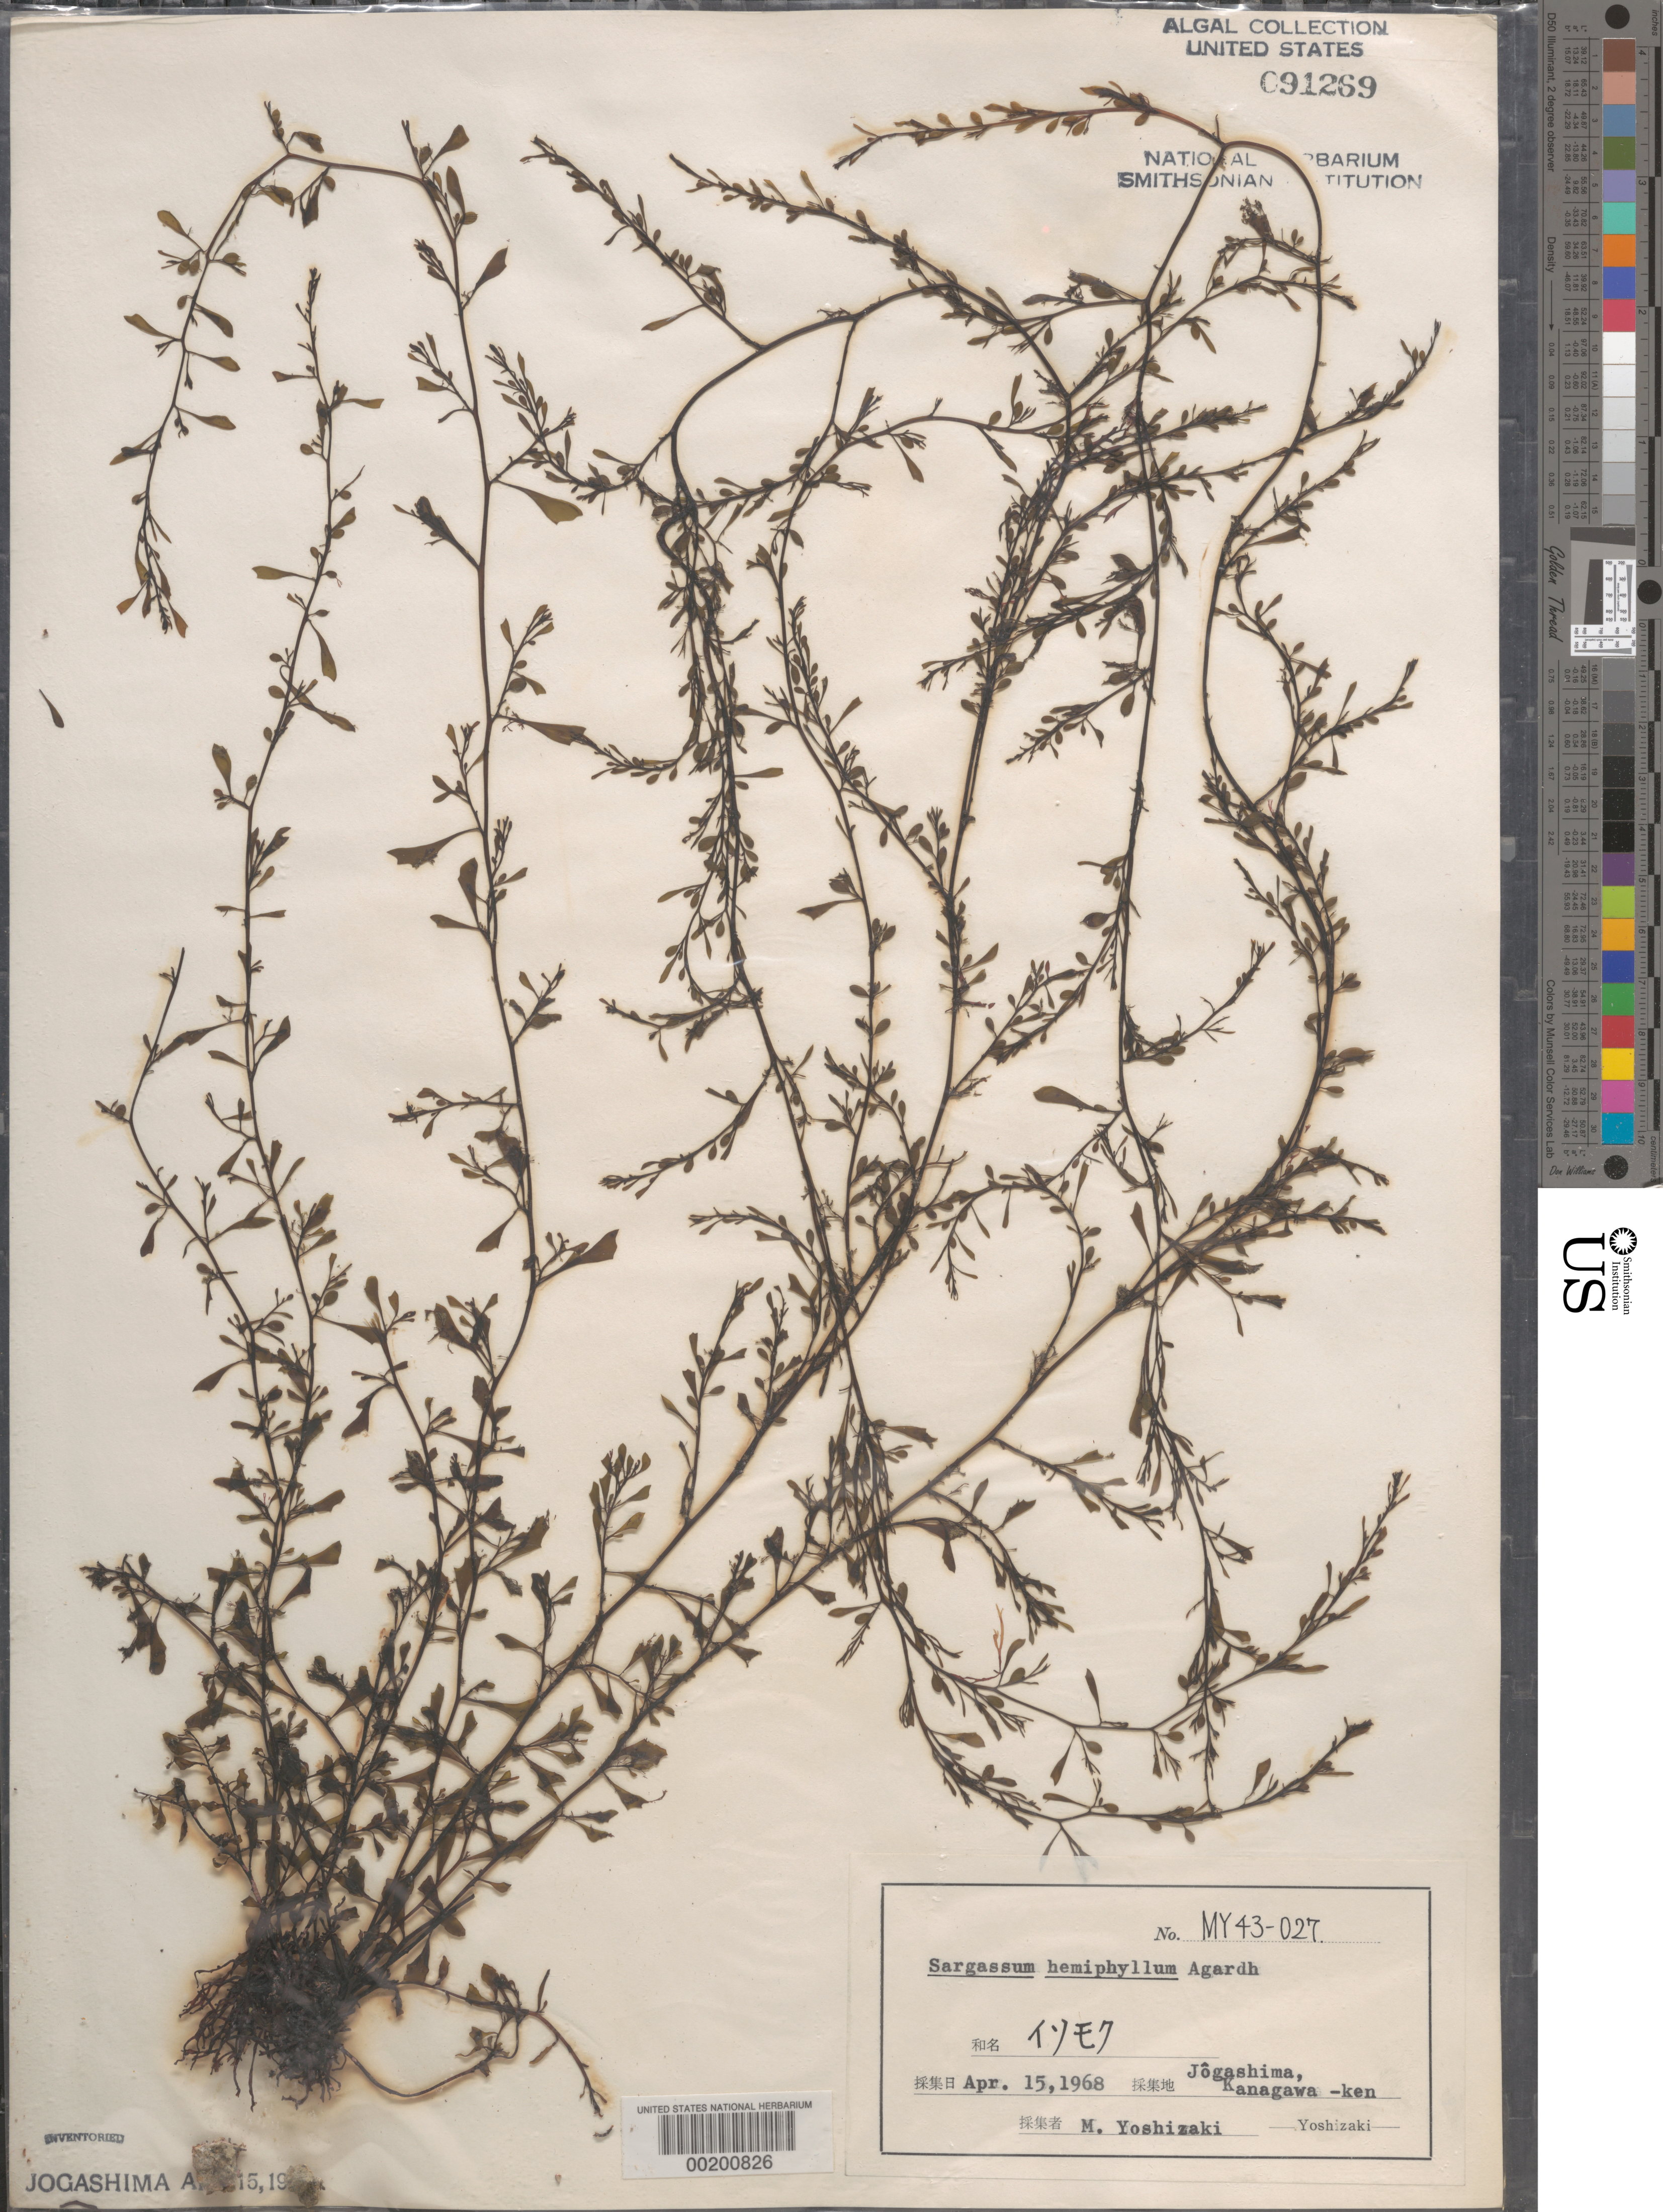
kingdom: Chromista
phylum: Ochrophyta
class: Phaeophyceae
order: Fucales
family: Sargassaceae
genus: Sargassum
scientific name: Sargassum hemiphyllum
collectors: M. Yoshizaki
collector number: My 43-027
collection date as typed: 15 Apr 1968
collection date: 1968-04-15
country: Japan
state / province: Kanagawa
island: Honshu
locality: Jogashima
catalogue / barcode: US 91269